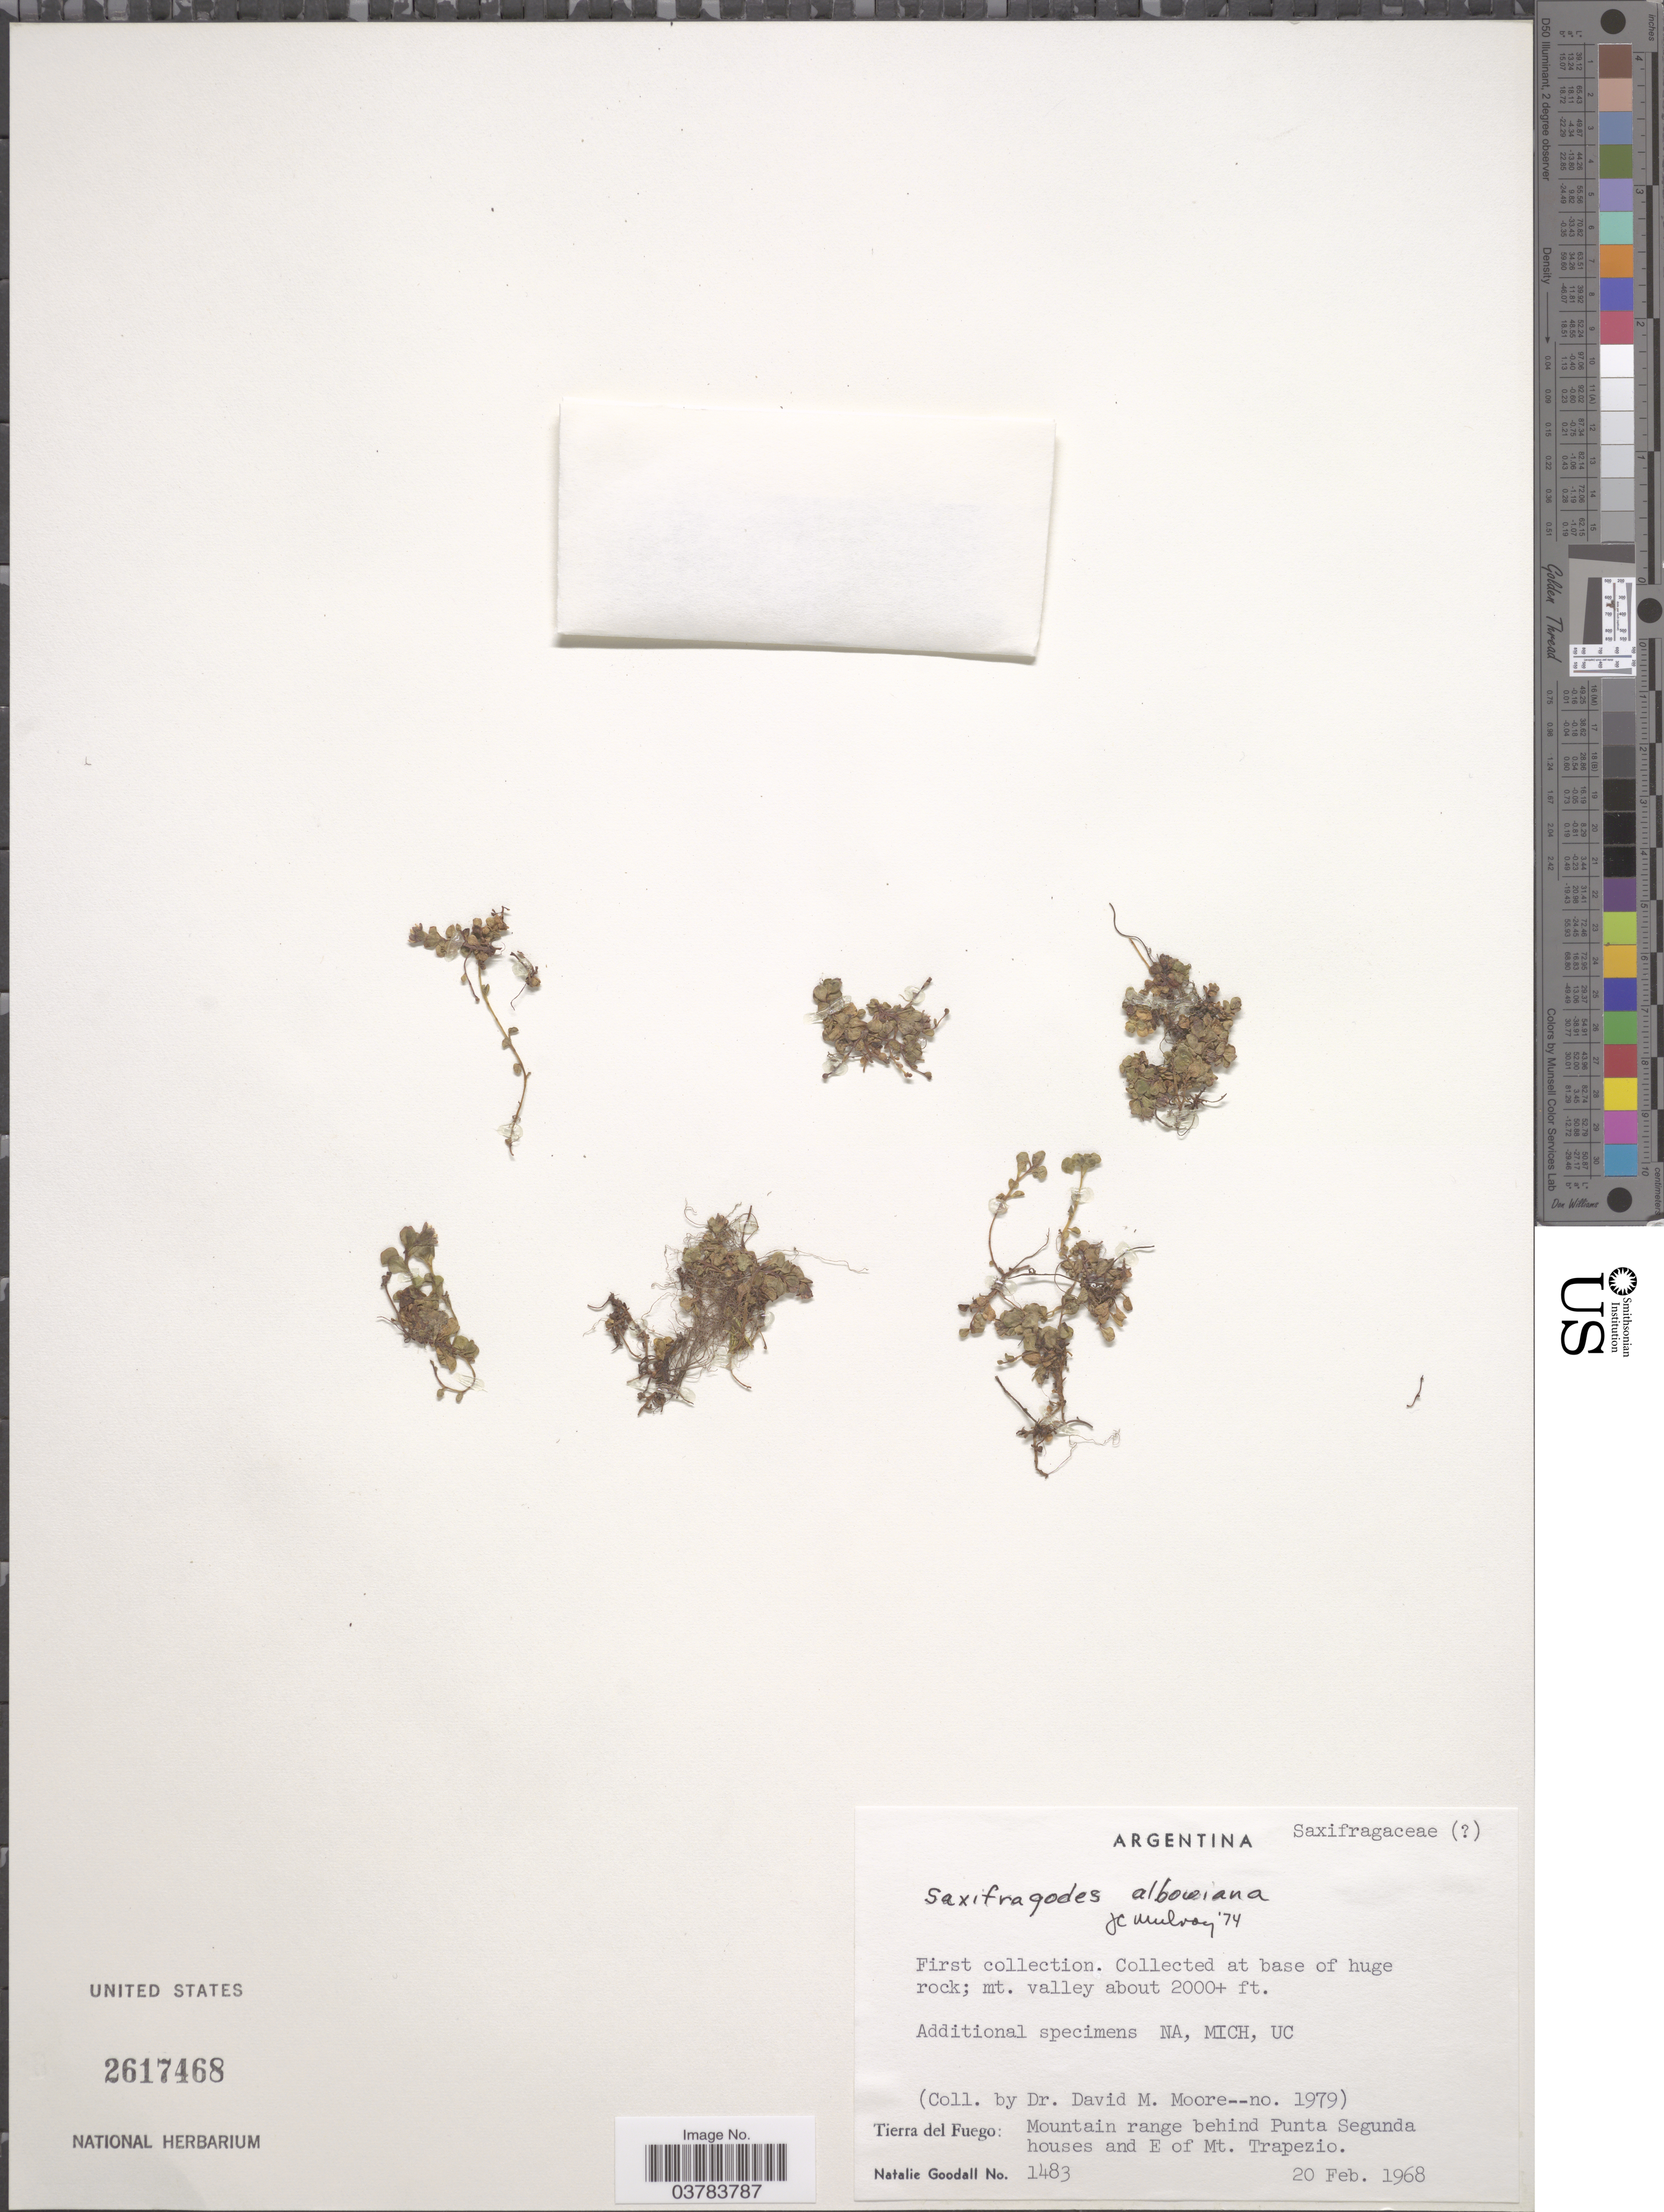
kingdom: Plantae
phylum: Tracheophyta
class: Magnoliopsida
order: Saxifragales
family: Saxifragaceae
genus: Saxifragodes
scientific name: Saxifragodes albowiana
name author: Kurtz ex Albov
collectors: N. Goodall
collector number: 1483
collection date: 1968-02-20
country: Argentina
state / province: Tierra del Fuego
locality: Collected at base of huge rock; mt. valley. Mountain range behind Punta Segunda houses and E of Mt. Trapezio.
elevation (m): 610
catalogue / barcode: US 2617468